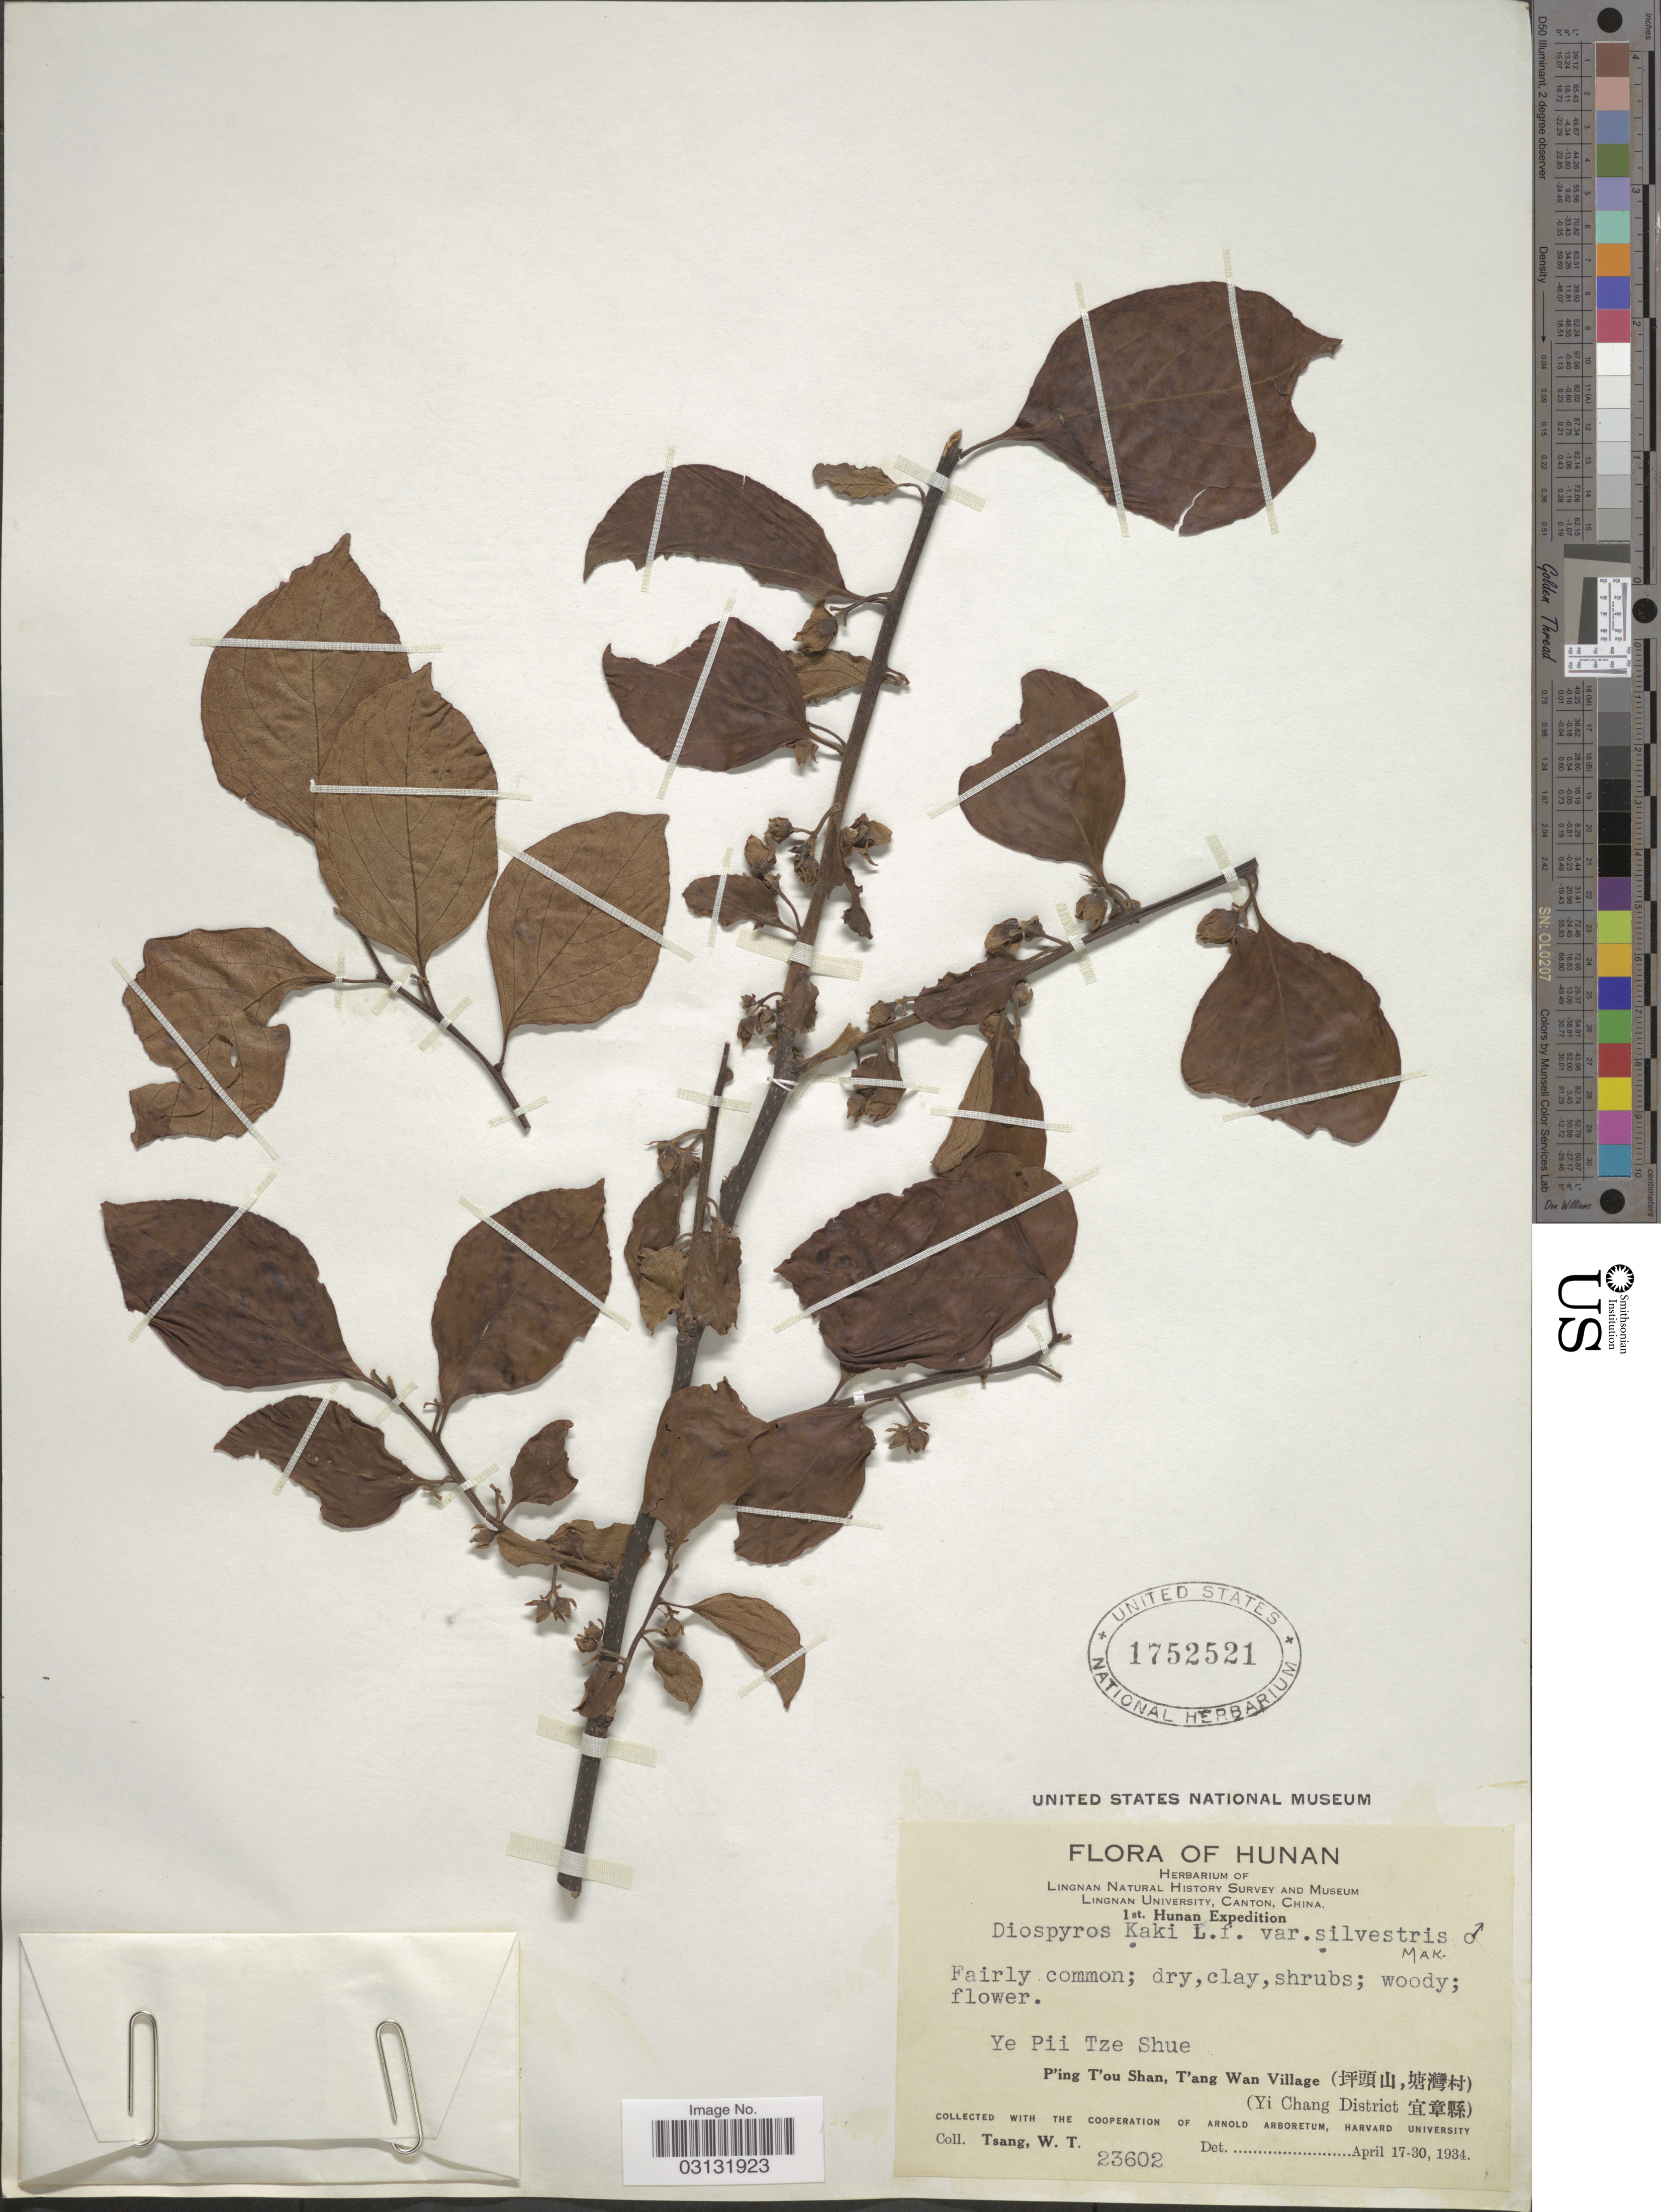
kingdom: Plantae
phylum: Tracheophyta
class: Magnoliopsida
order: Ericales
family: Ebenaceae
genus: Diospyros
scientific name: Diospyros kaki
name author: Thunb.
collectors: W. T. Tsang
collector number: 23602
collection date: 1934-04-17/1934-04-30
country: China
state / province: Hunan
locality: Ye Pii Tze Shue. P'ing T'ou Shan, T'ang Wan Village. (Yi Chang District).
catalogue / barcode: US 1752521